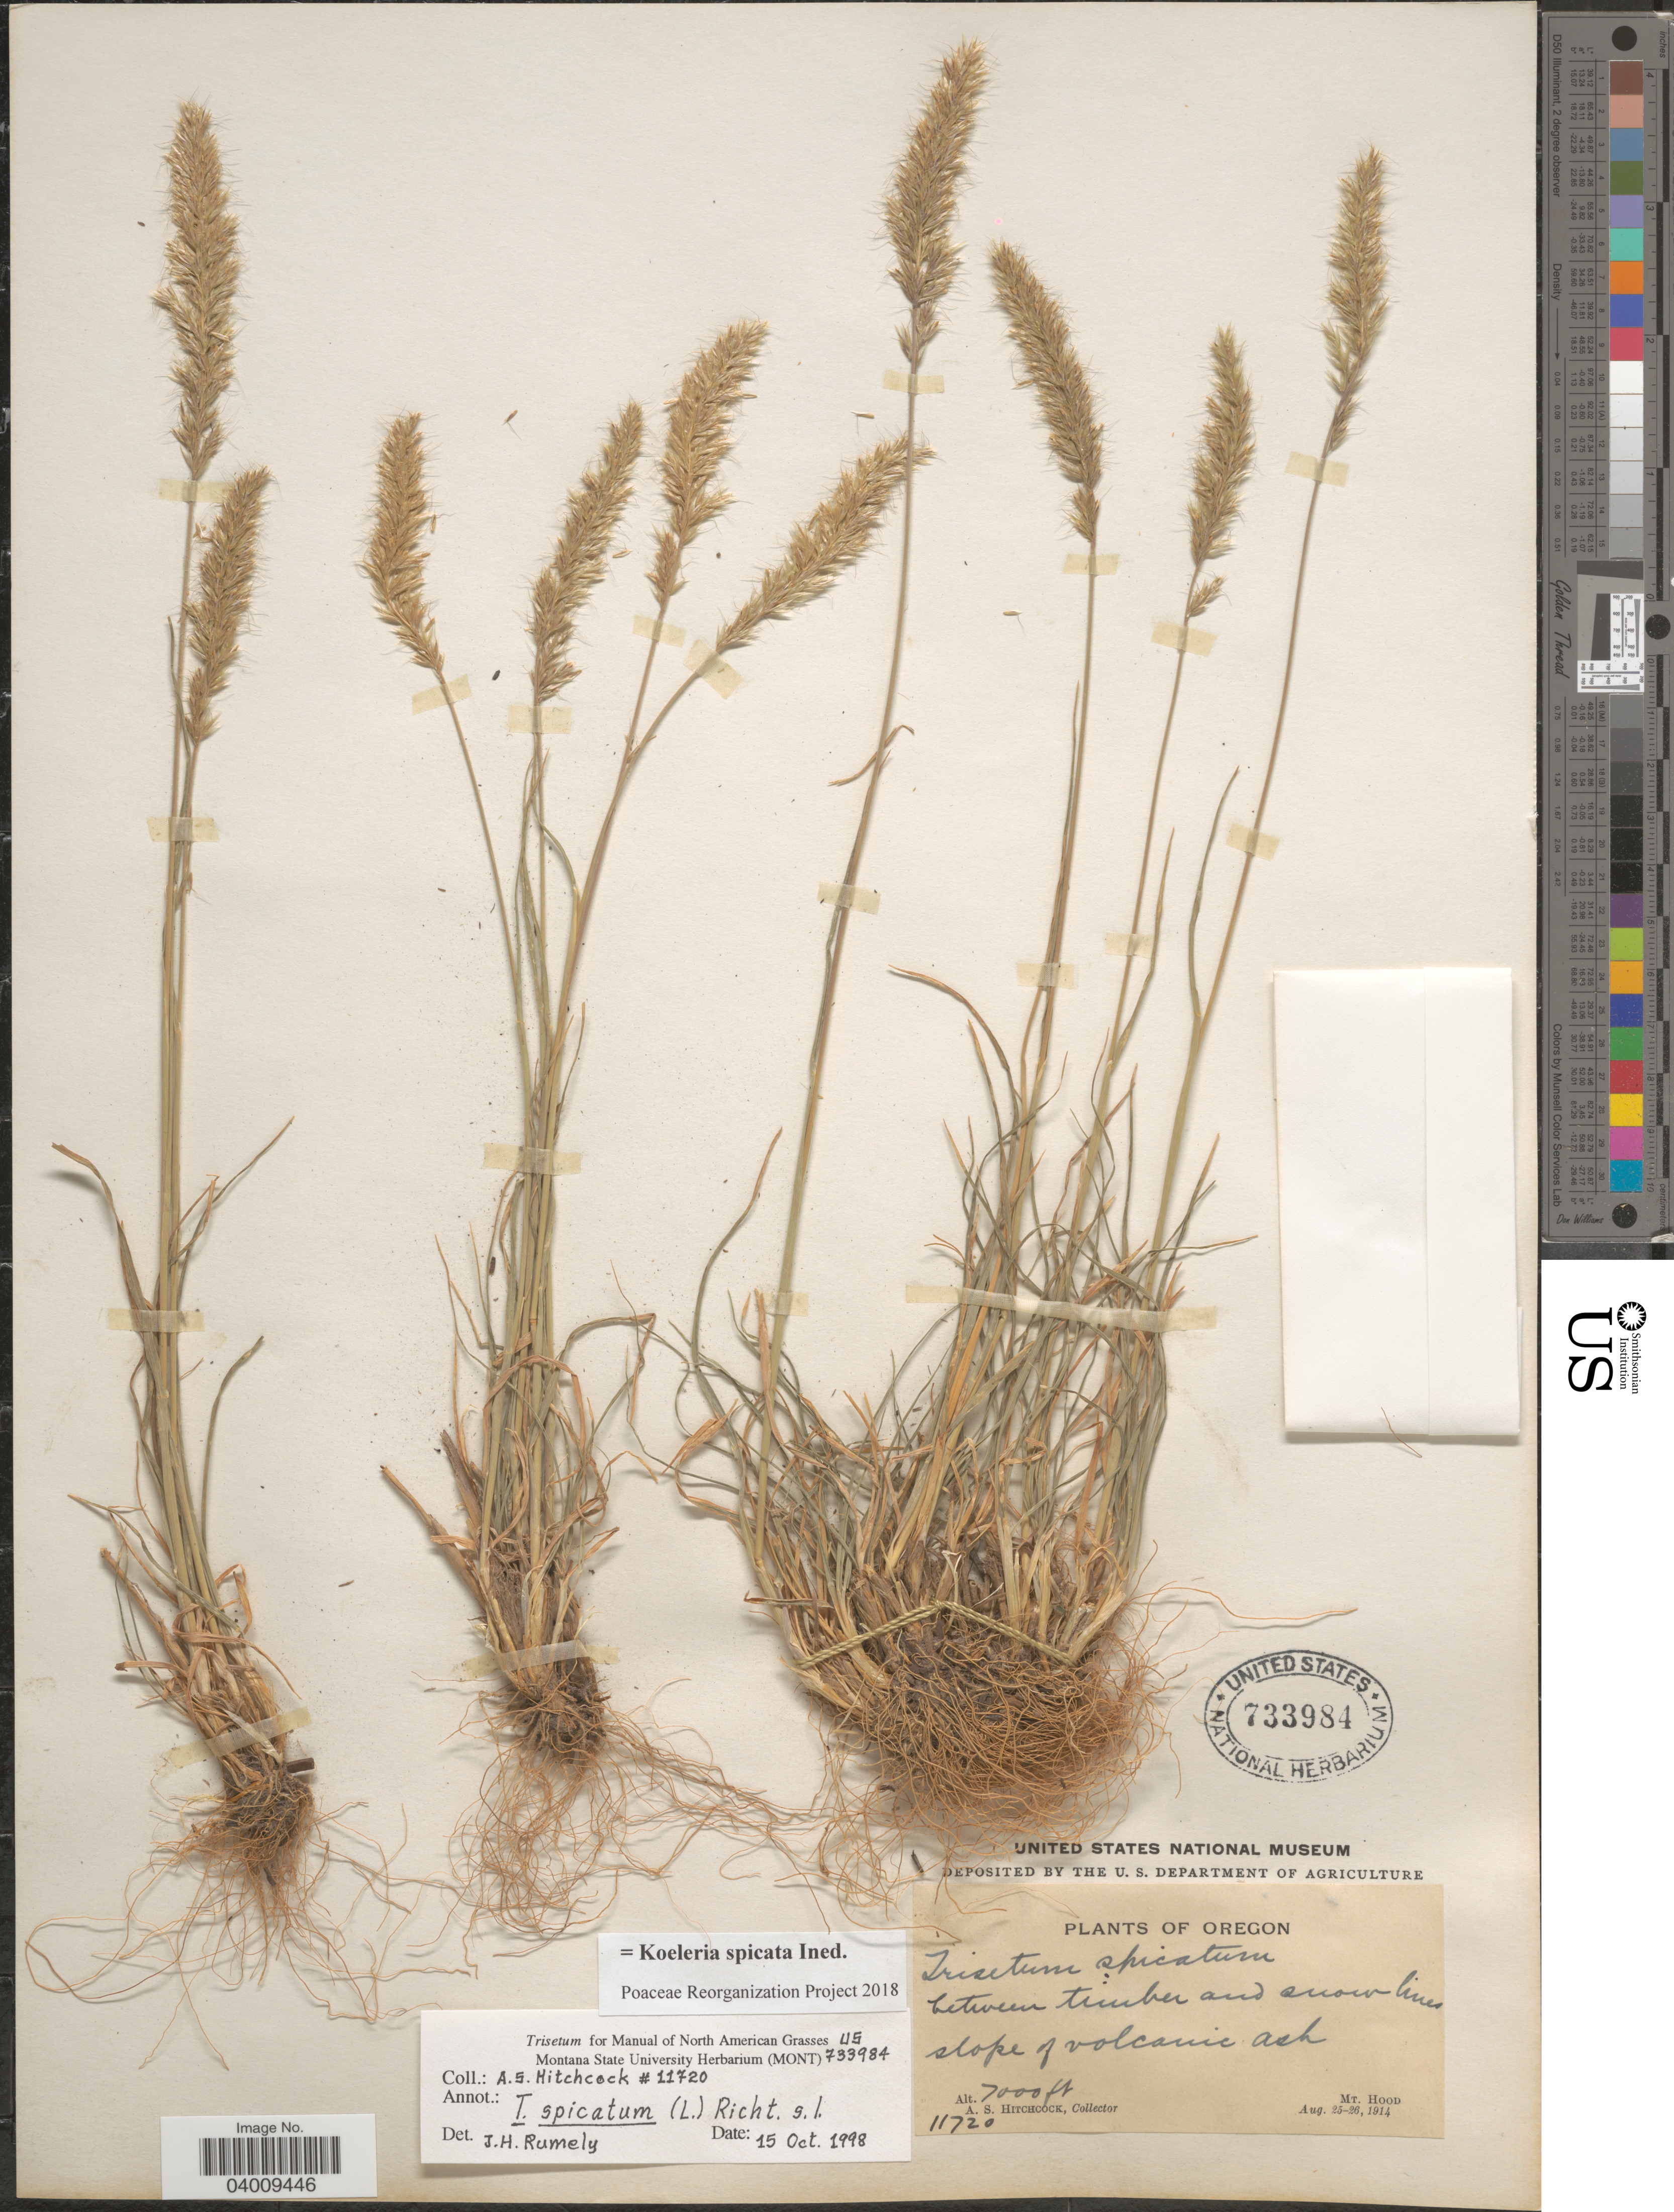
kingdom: Plantae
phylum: Tracheophyta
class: Liliopsida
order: Poales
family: Poaceae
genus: Koeleria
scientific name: Koeleria spicata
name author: (L.) Barberá et al.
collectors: A. S. Hitchcock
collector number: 11720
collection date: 1914-08-25/1914-08-26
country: United States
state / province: Oregon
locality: Between timber and snow lines. Mt. Hood.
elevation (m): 2134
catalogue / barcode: US 733984